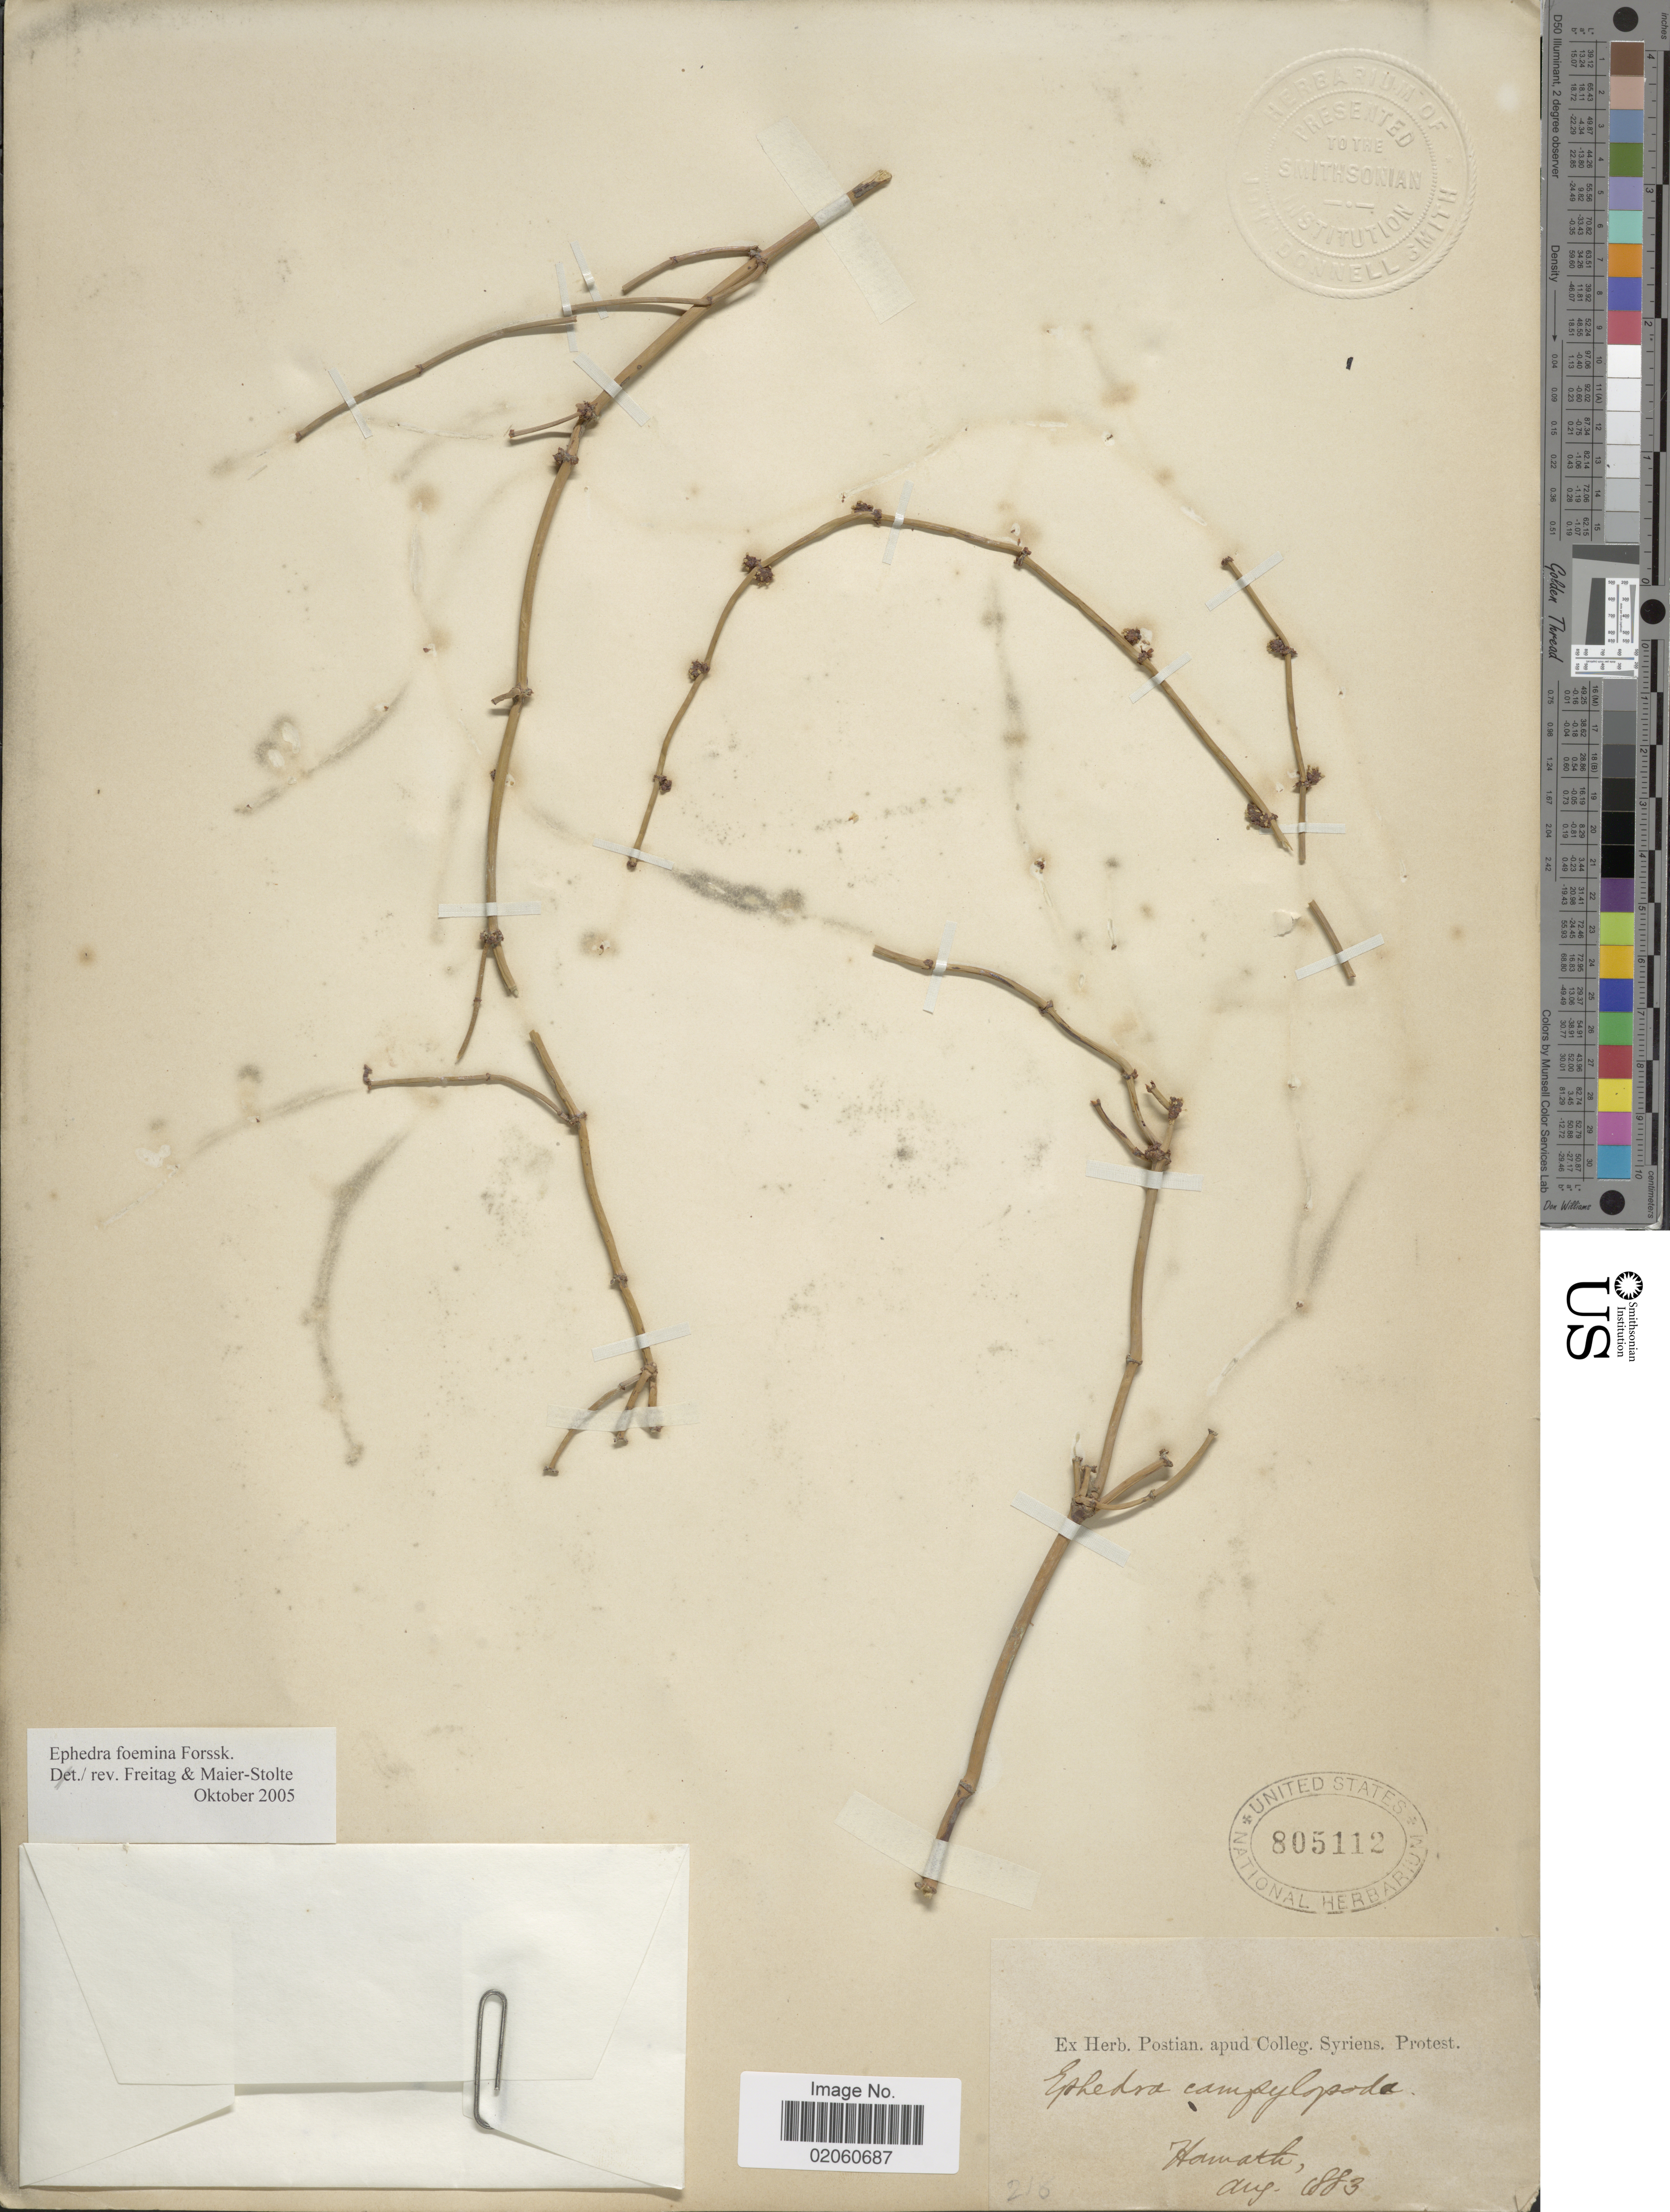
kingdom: Plantae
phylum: Tracheophyta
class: Gnetopsida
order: Ephedrales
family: Ephedraceae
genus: Ephedra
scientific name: Ephedra foeminea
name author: Forssk.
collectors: ex herb. Postian. apud Colleg. Syriens. Protest. USE "Fannie P. A. Shepard" (10308853) AS PRIMARY COLLECTOR INSTEAD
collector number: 216*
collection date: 1884-08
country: Syria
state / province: Hamah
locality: Hamath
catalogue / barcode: US 805112